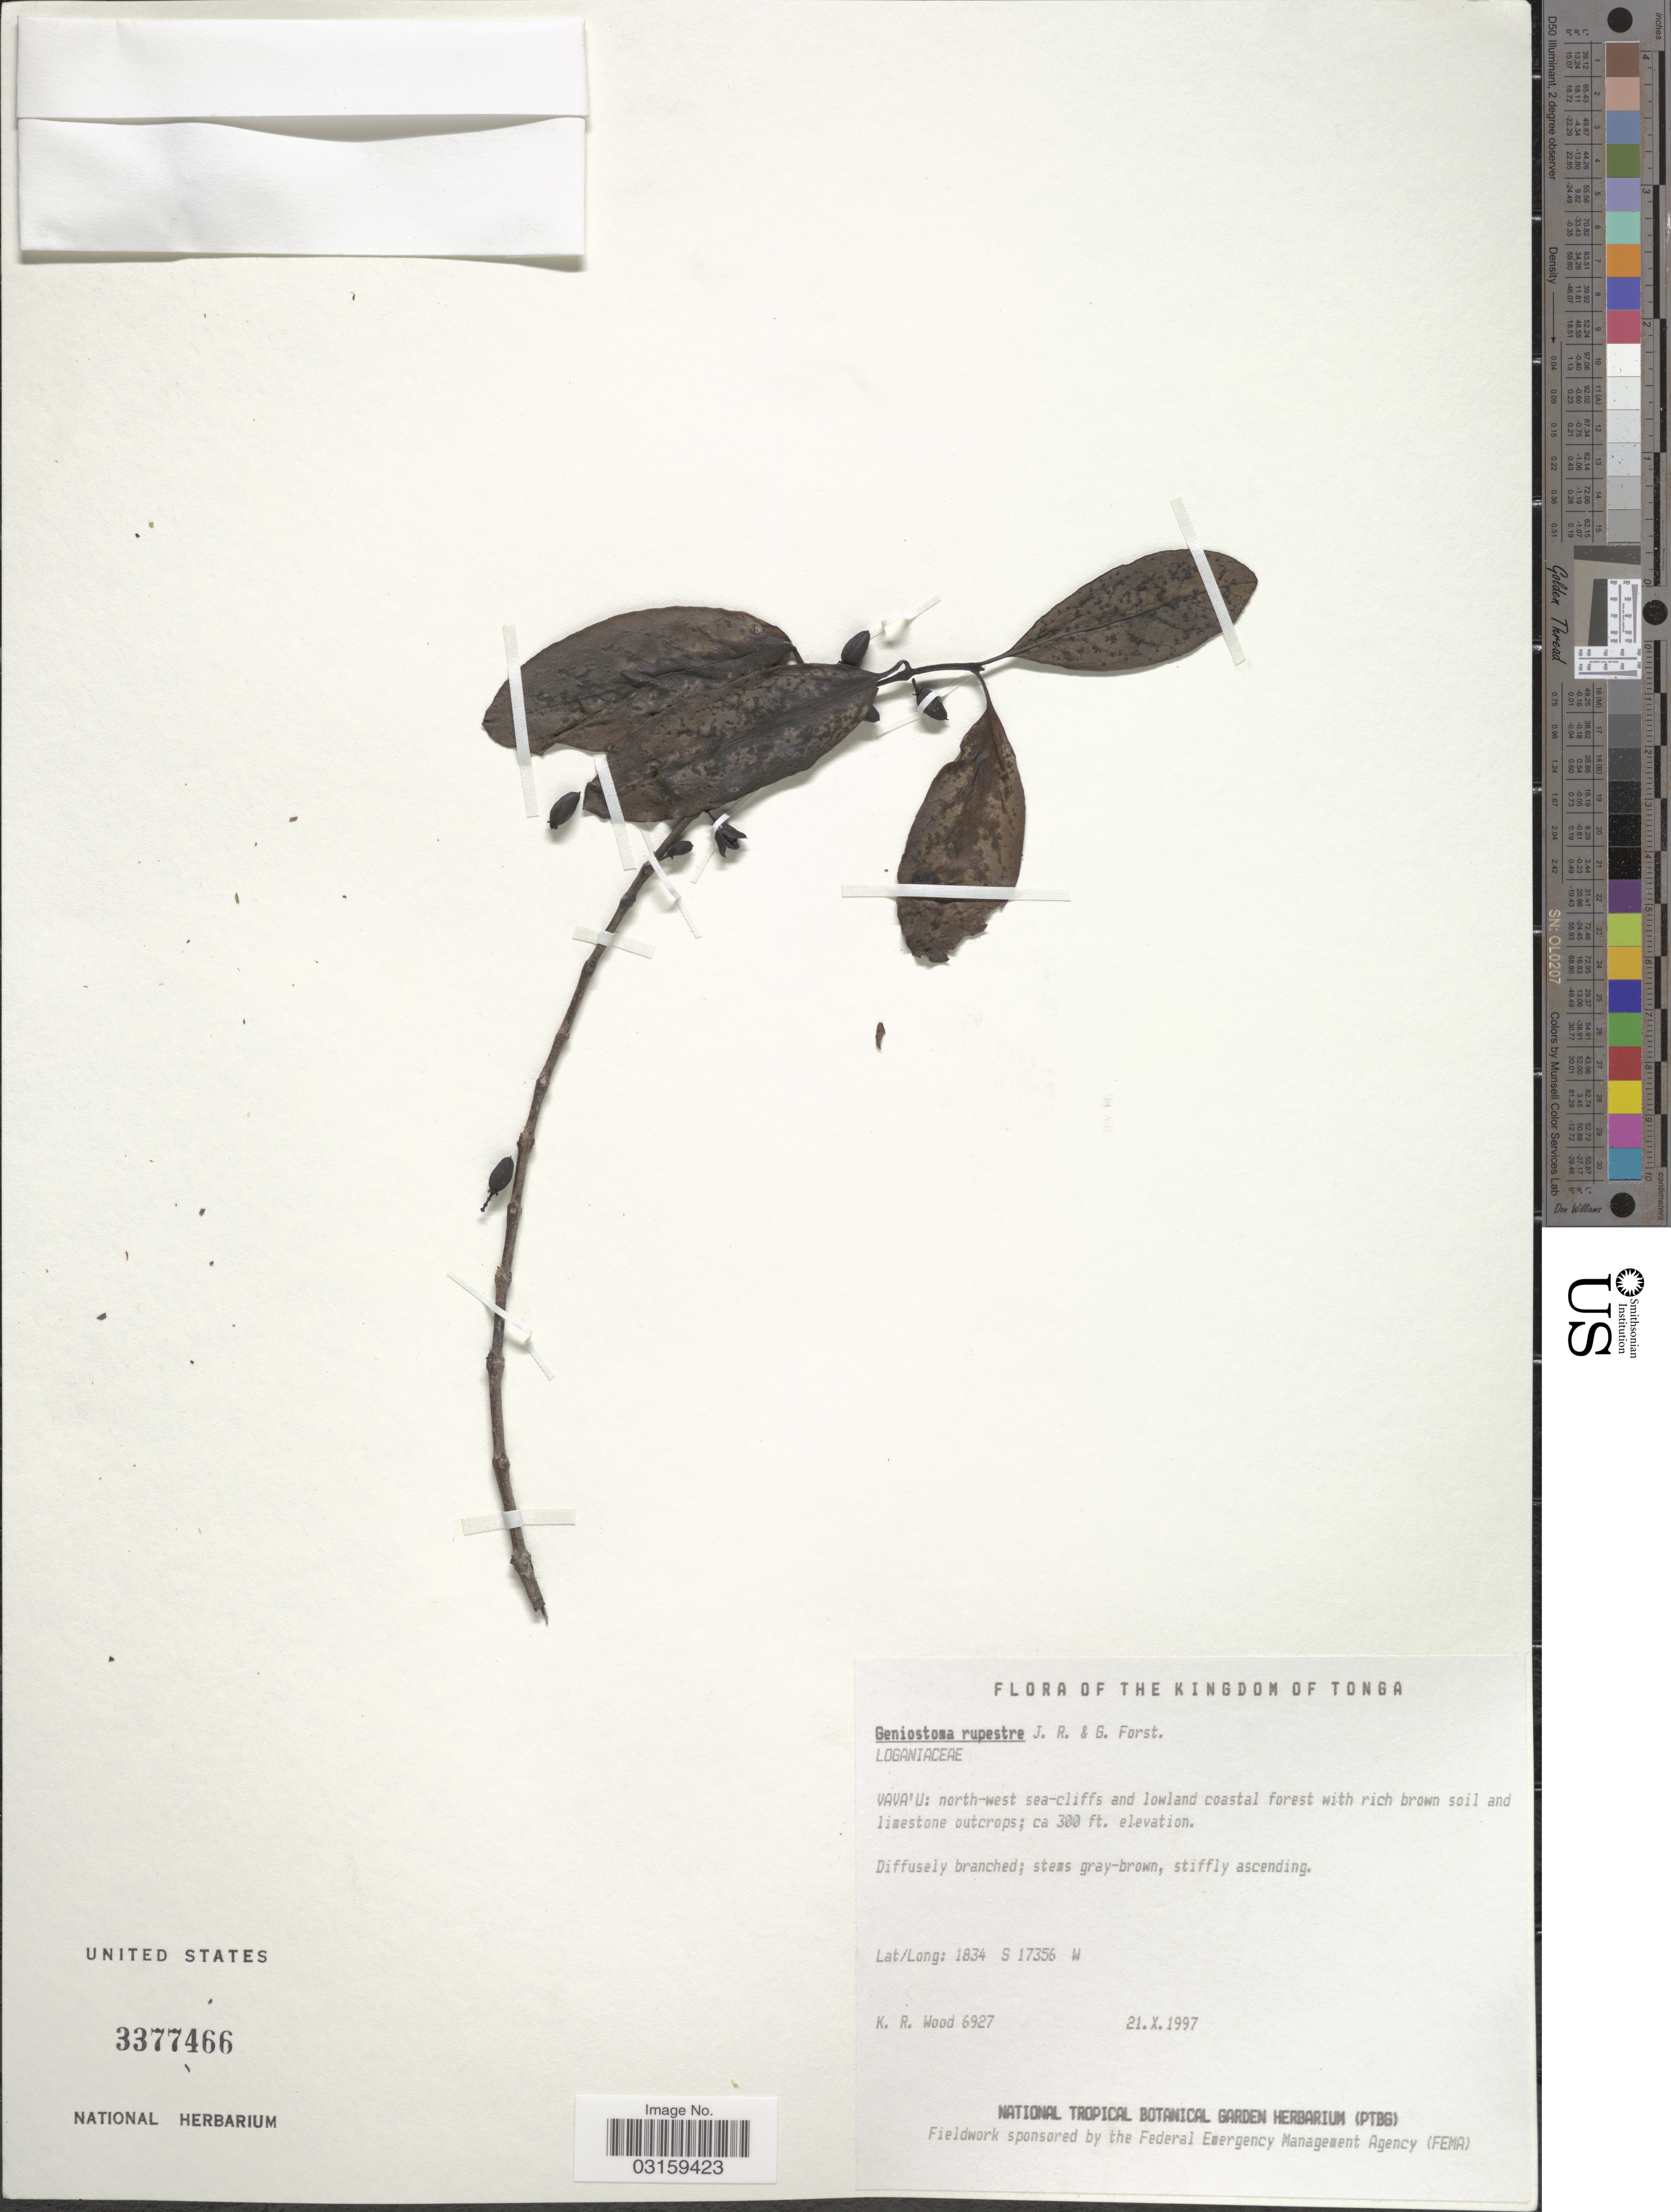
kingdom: Plantae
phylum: Tracheophyta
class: Magnoliopsida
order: Gentianales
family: Loganiaceae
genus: Geniostoma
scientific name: Geniostoma rupestre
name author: J.R. Forst. & G. Forst.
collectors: K. R. Wood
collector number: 6927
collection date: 1997-10-21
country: Tonga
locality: The Kingdom of Tonga. Vava'u: north-west sea-cliffs and lowland coastal forest.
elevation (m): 91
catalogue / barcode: US 3377466